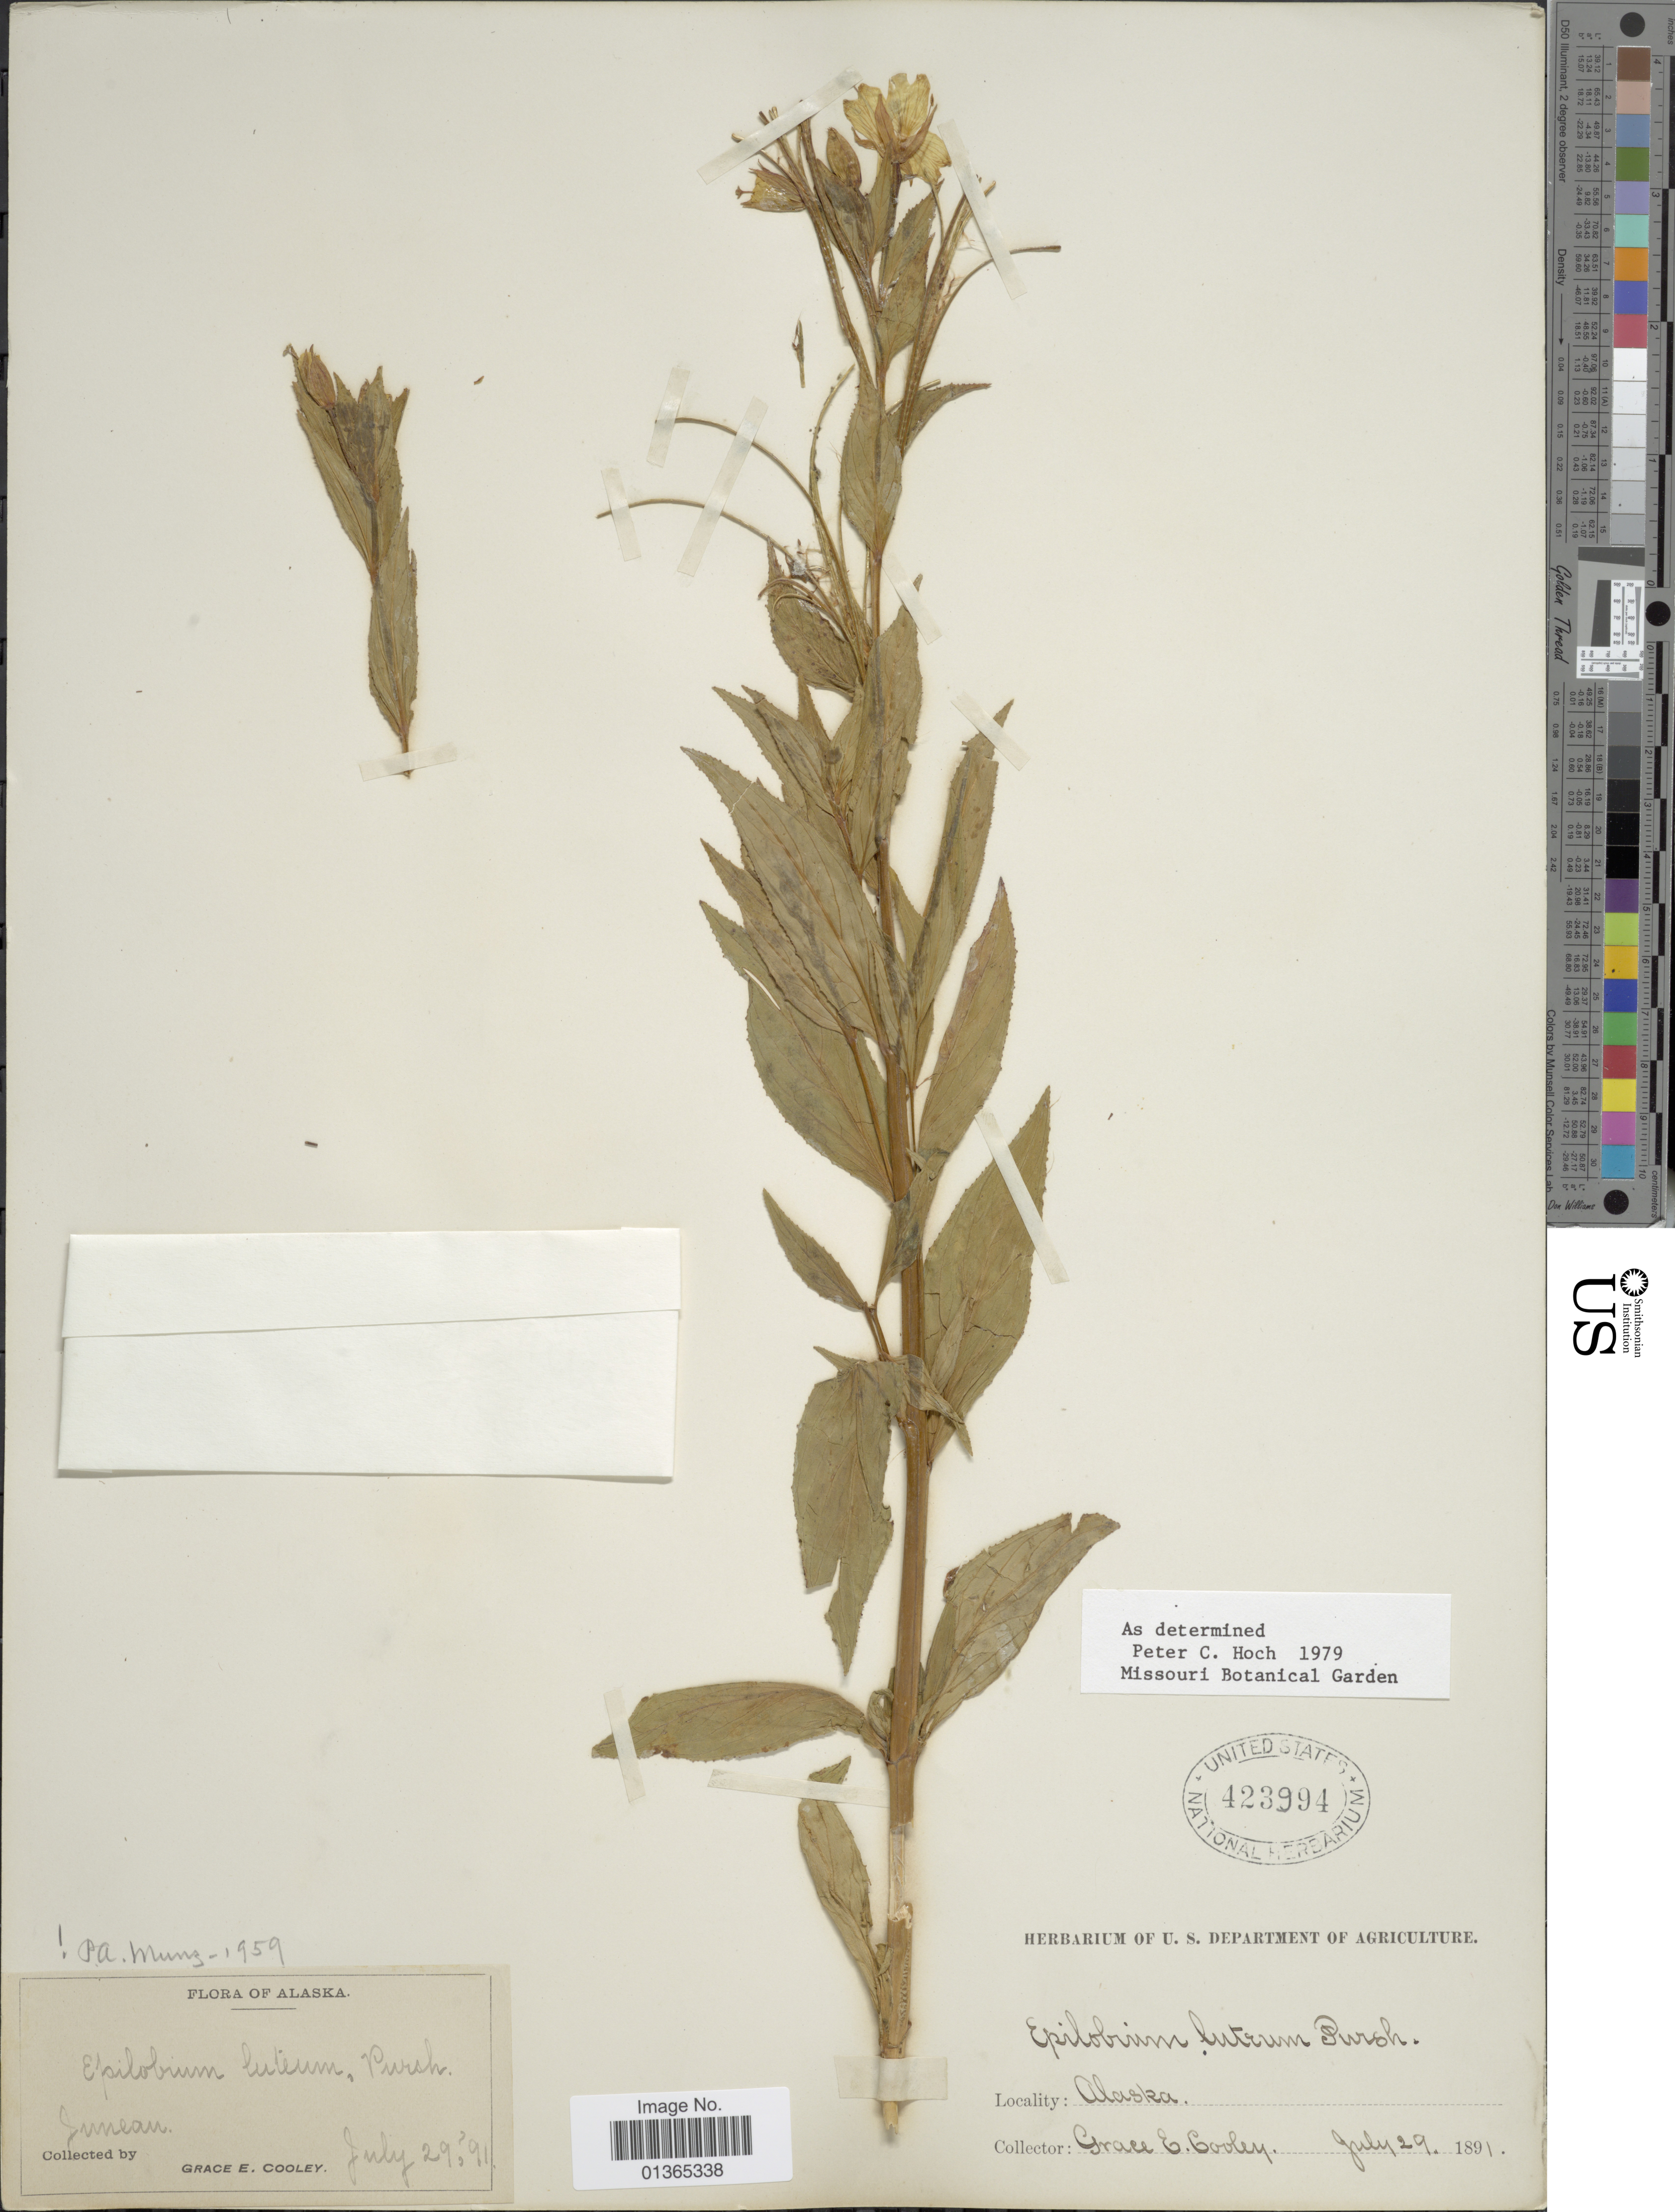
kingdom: Plantae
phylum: Tracheophyta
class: Magnoliopsida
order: Myrtales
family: Onagraceae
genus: Epilobium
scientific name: Epilobium luteum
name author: Pursh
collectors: G. E. Cooley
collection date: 1891-07-29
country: United States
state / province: Alaska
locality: Juneau.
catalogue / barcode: US 423994